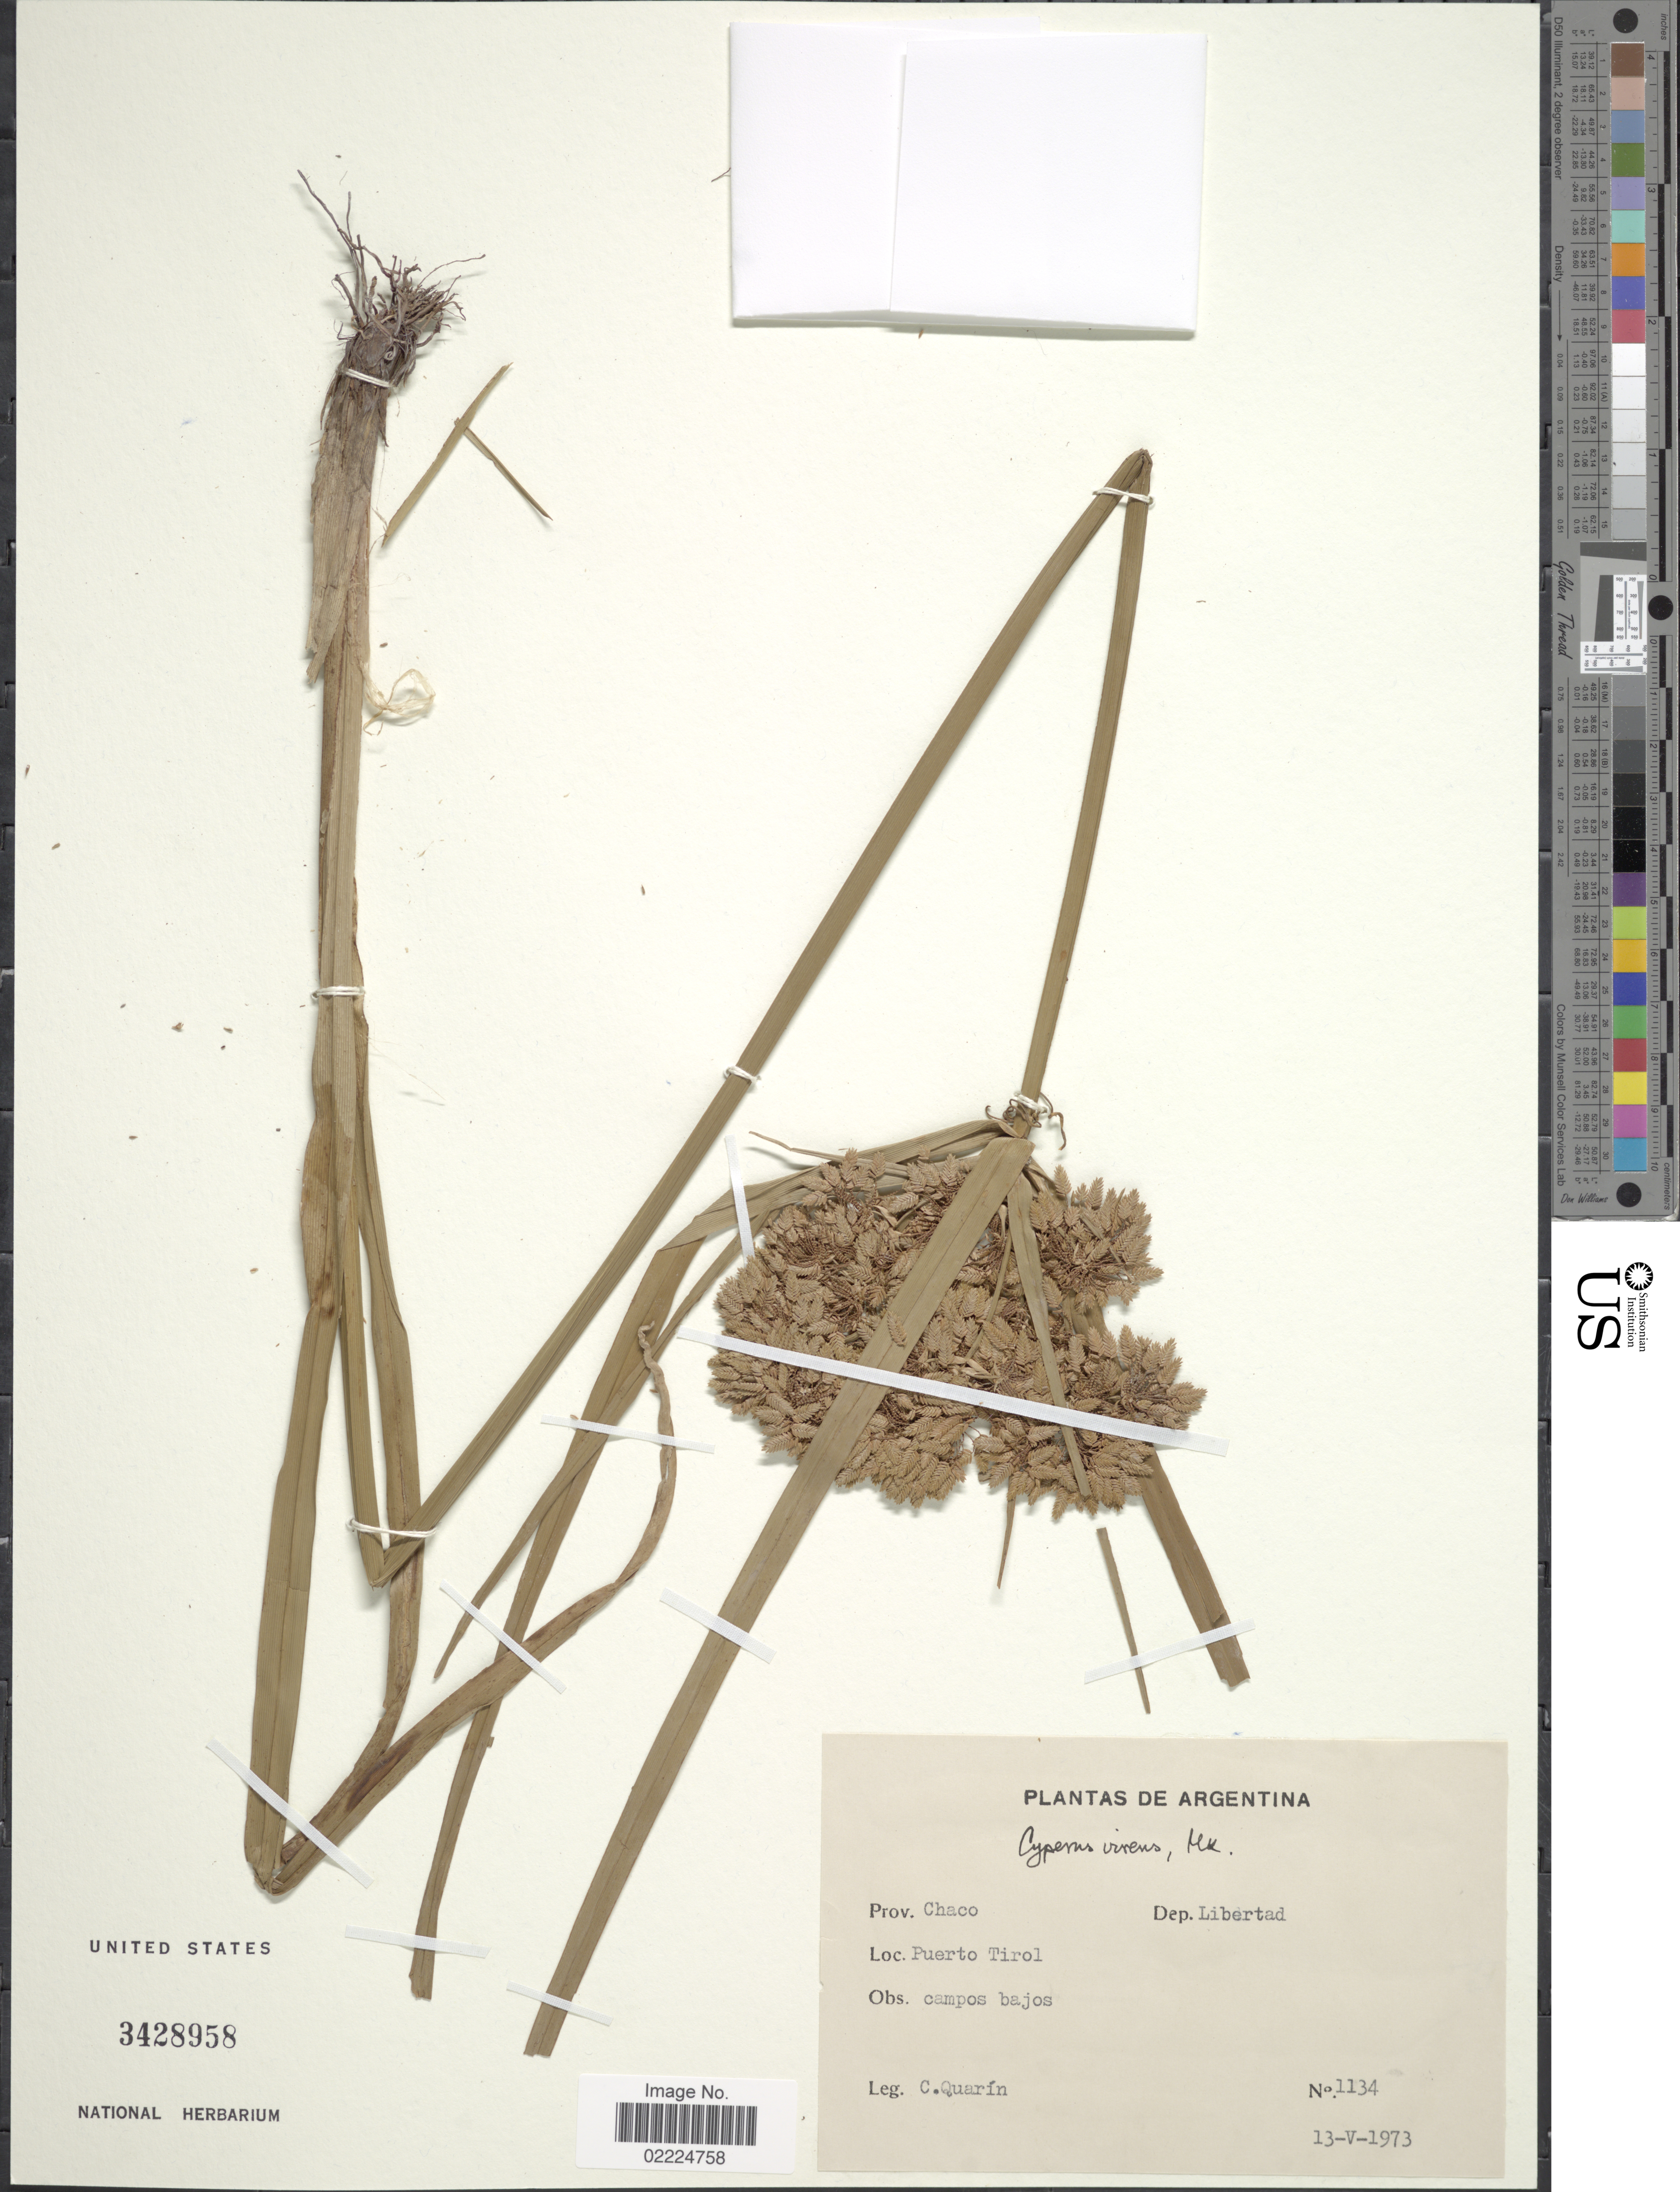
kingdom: Plantae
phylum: Tracheophyta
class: Liliopsida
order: Poales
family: Cyperaceae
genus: Cyperus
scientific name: Cyperus virens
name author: Michx.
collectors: C. Quarín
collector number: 1134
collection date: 1973-05-13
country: Argentina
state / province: Chaco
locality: Prov. Chaco, Dep. Libertad. Puerto Tirol. Campos bajos.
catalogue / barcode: US 3428958